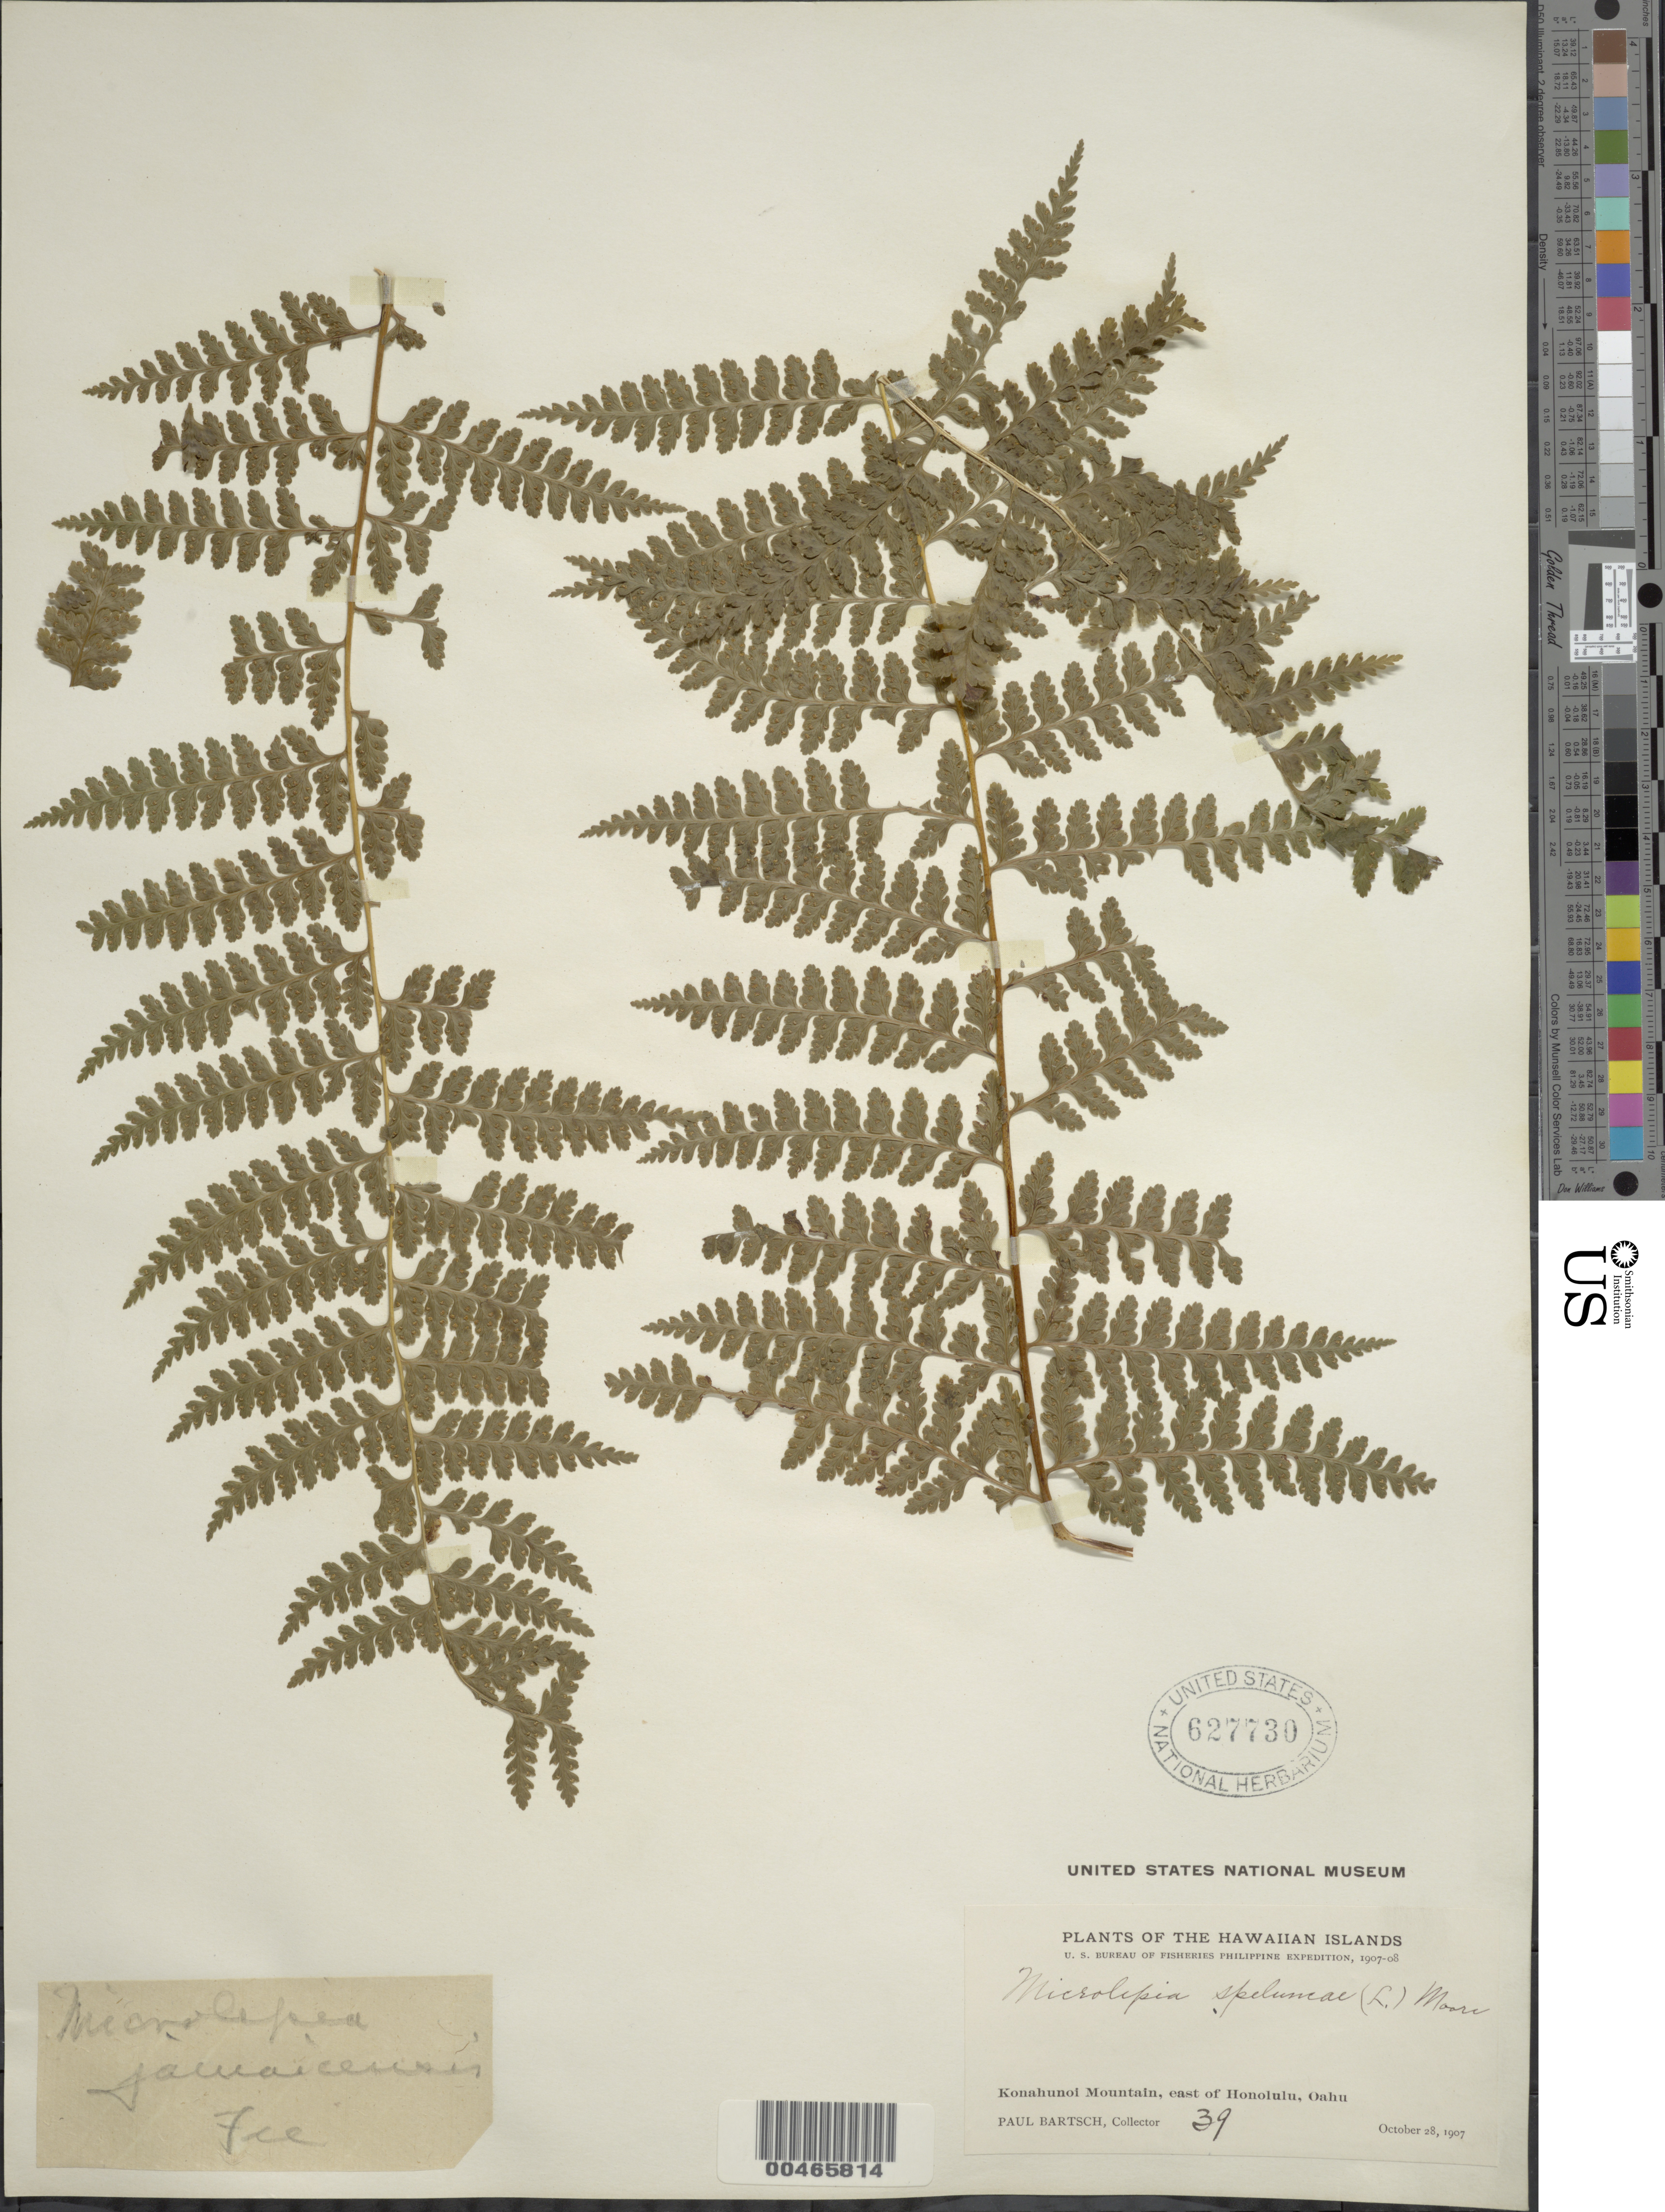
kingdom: Plantae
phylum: Tracheophyta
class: Polypodiopsida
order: Polypodiales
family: Dennstaedtiaceae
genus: Microlepia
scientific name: Microlepia speluncae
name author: (L.) T. Moore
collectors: P. Bartsch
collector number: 39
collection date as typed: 28 Oct 1907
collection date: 1907-10-28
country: United States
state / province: Hawaii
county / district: Honolulu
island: Oahu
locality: Konahunoi Mountain, E of Honolulu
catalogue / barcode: US 627730